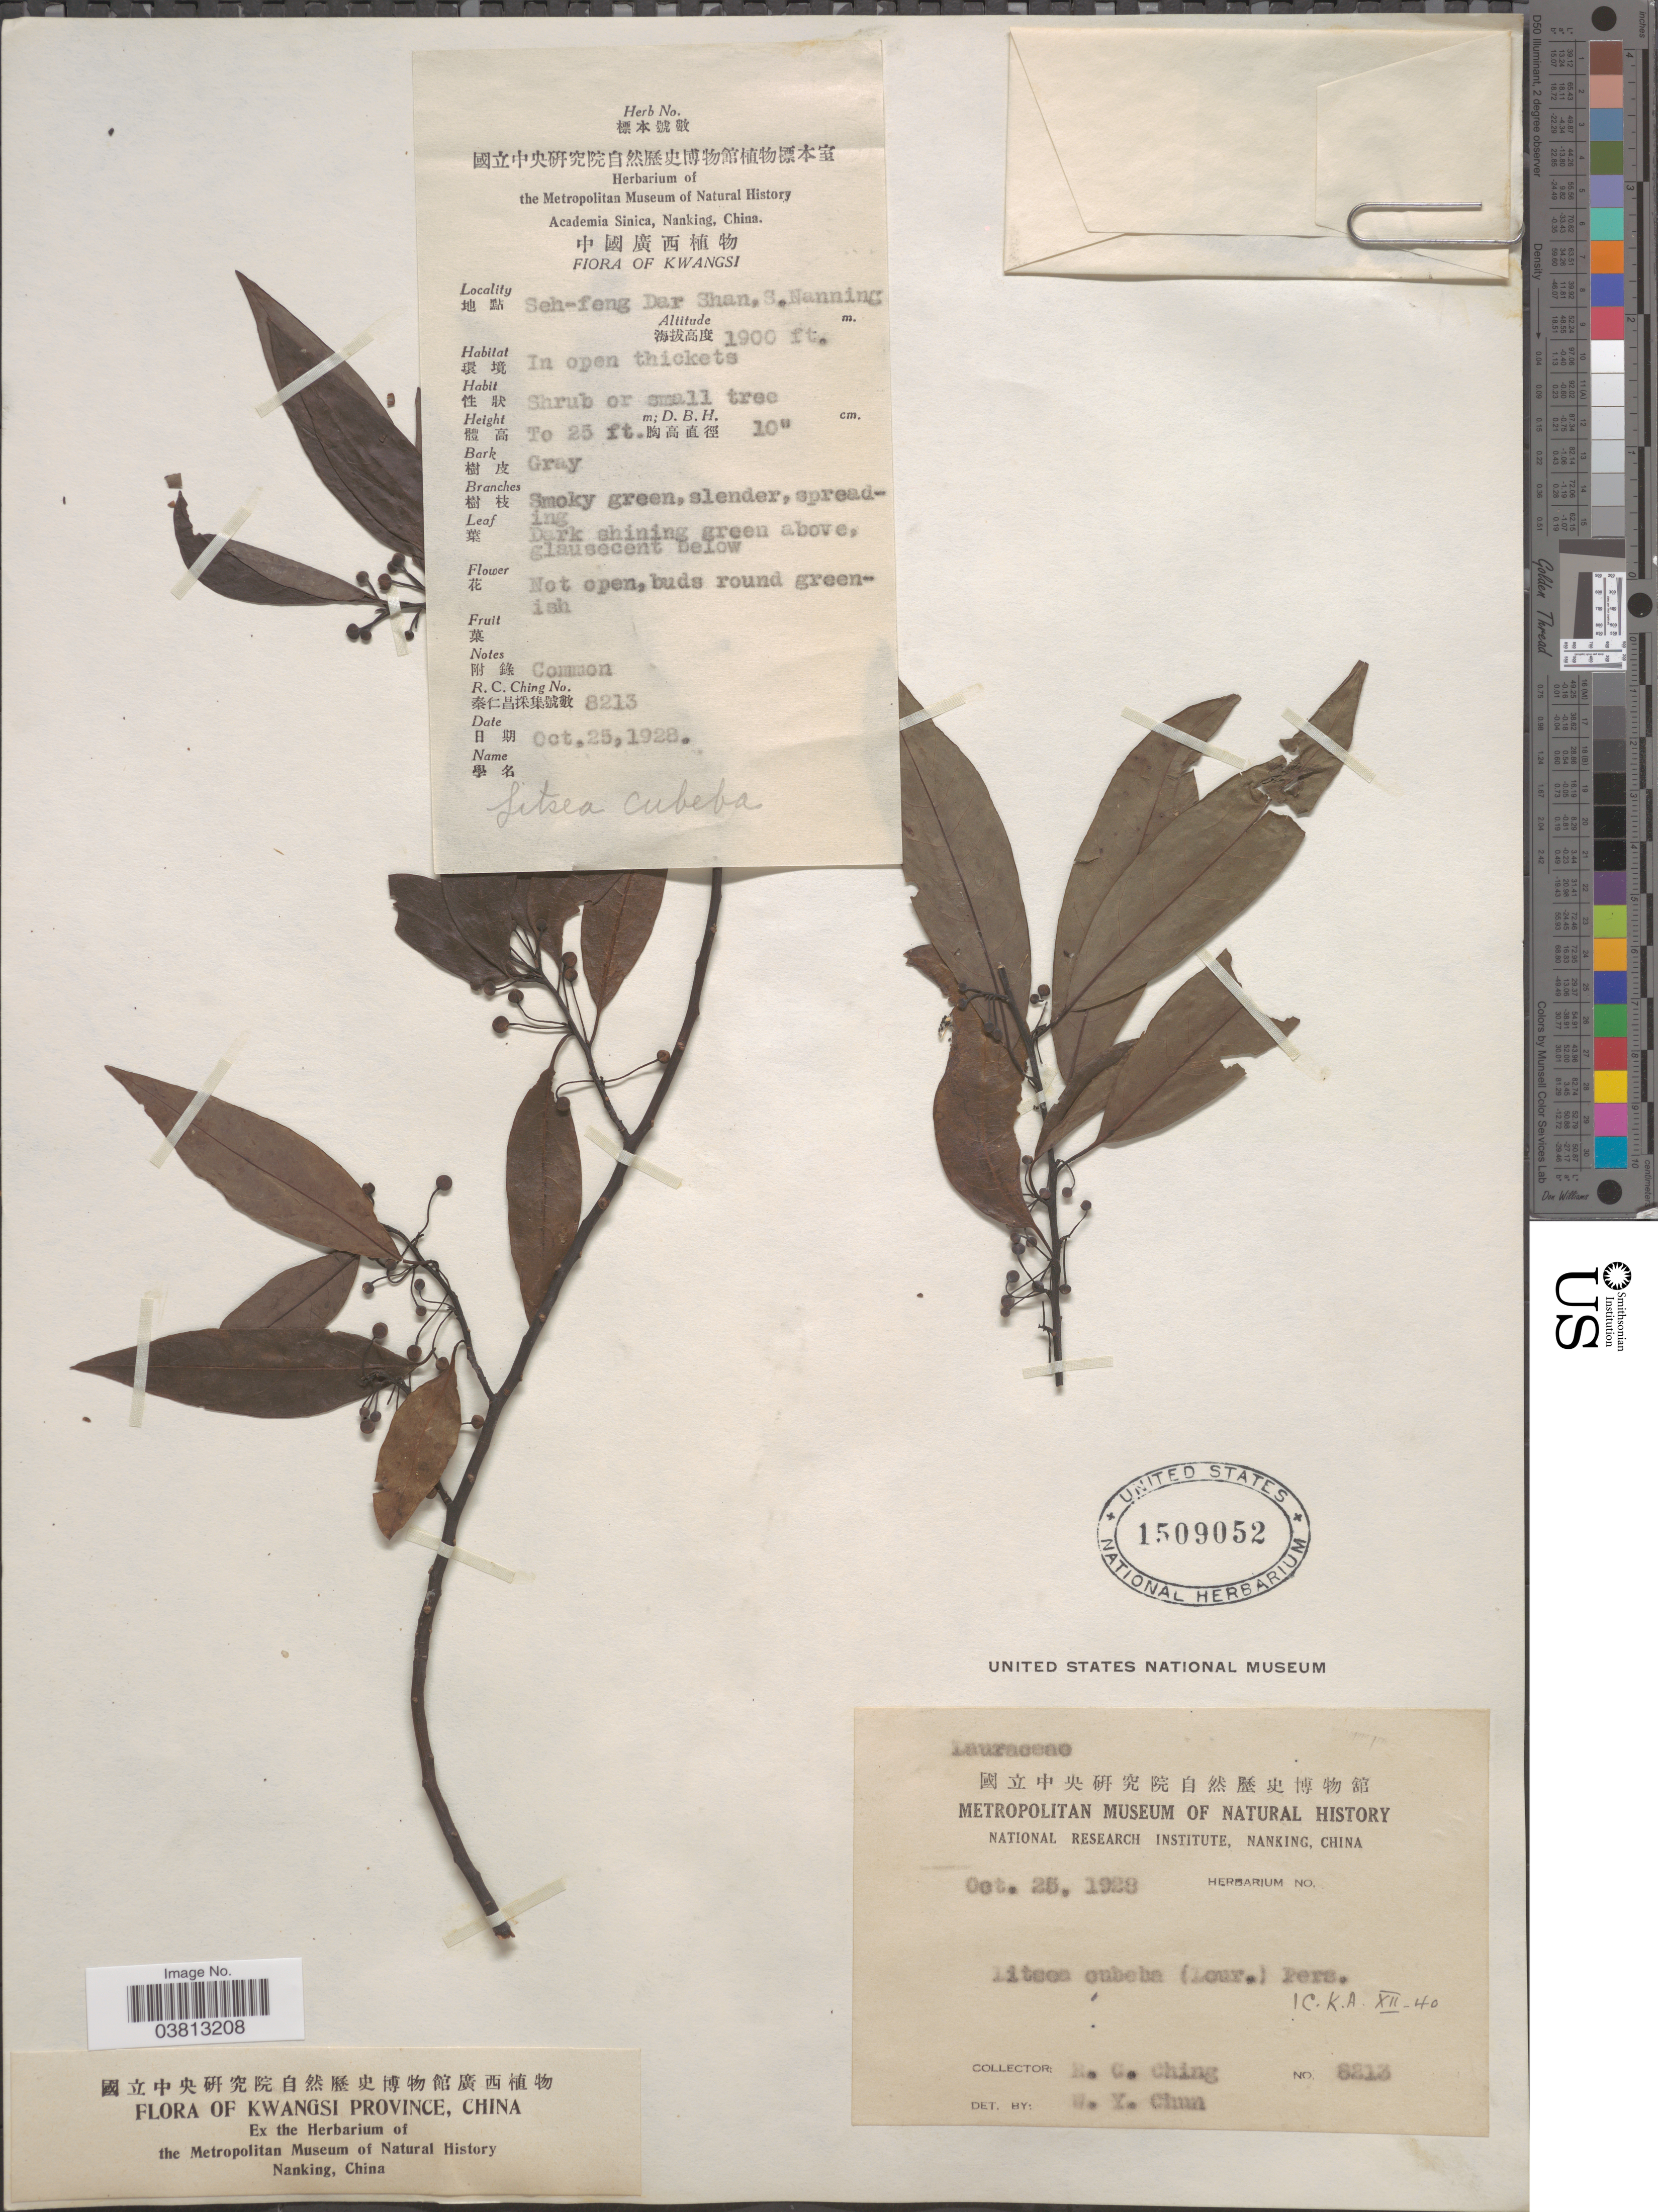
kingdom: Plantae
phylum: Tracheophyta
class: Magnoliopsida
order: Laurales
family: Lauraceae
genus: Litsea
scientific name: Litsea cubeba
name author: (Lour.) Pers.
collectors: R. C. Ching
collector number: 8213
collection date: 1928-10-25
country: China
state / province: Guangxi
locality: Kwangsi Province. Seh-feng Dar Shan,S.Nanning.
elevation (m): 579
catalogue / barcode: US 1509052